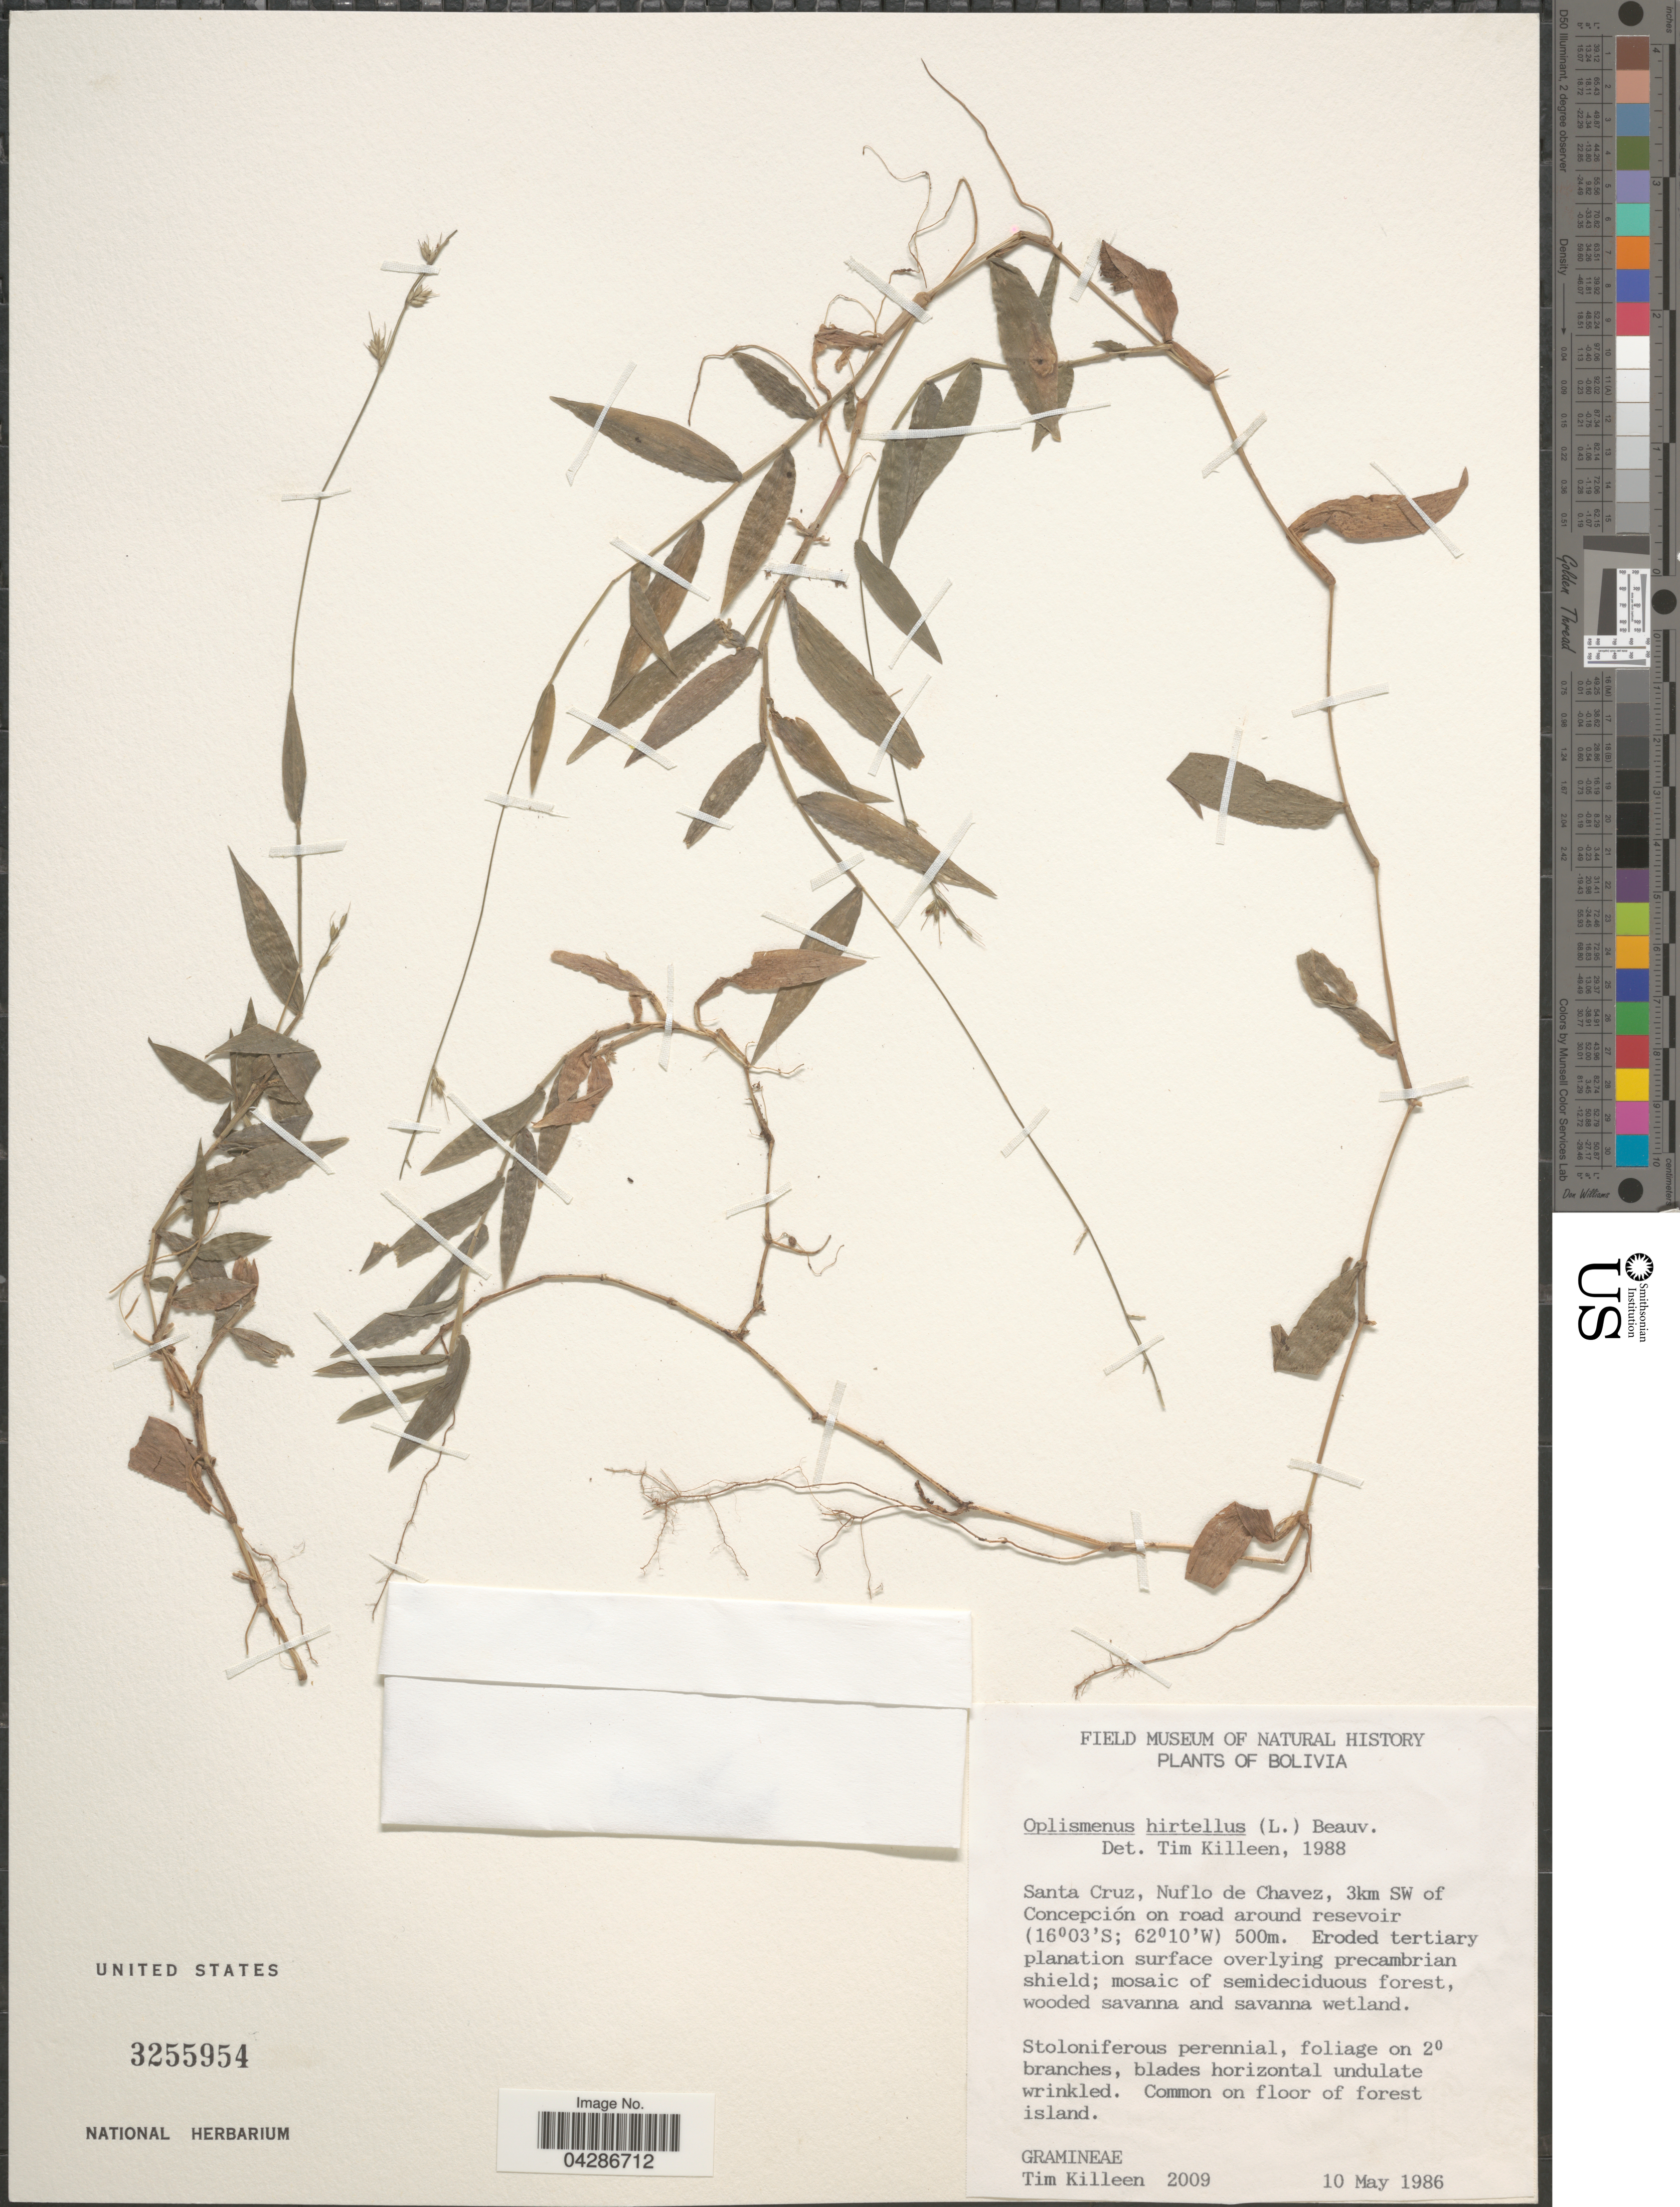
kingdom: Plantae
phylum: Tracheophyta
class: Liliopsida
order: Poales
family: Poaceae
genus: Oplismenus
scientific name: Oplismenus hirtellus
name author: (L.) P. Beauv.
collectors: T. J. Killeen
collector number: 2009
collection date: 1986-05-10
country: Bolivia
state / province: Santa Cruz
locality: Nuflo de Chavez, 3km SW of Concepción on road around reservoir.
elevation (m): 500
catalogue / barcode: US 3255954